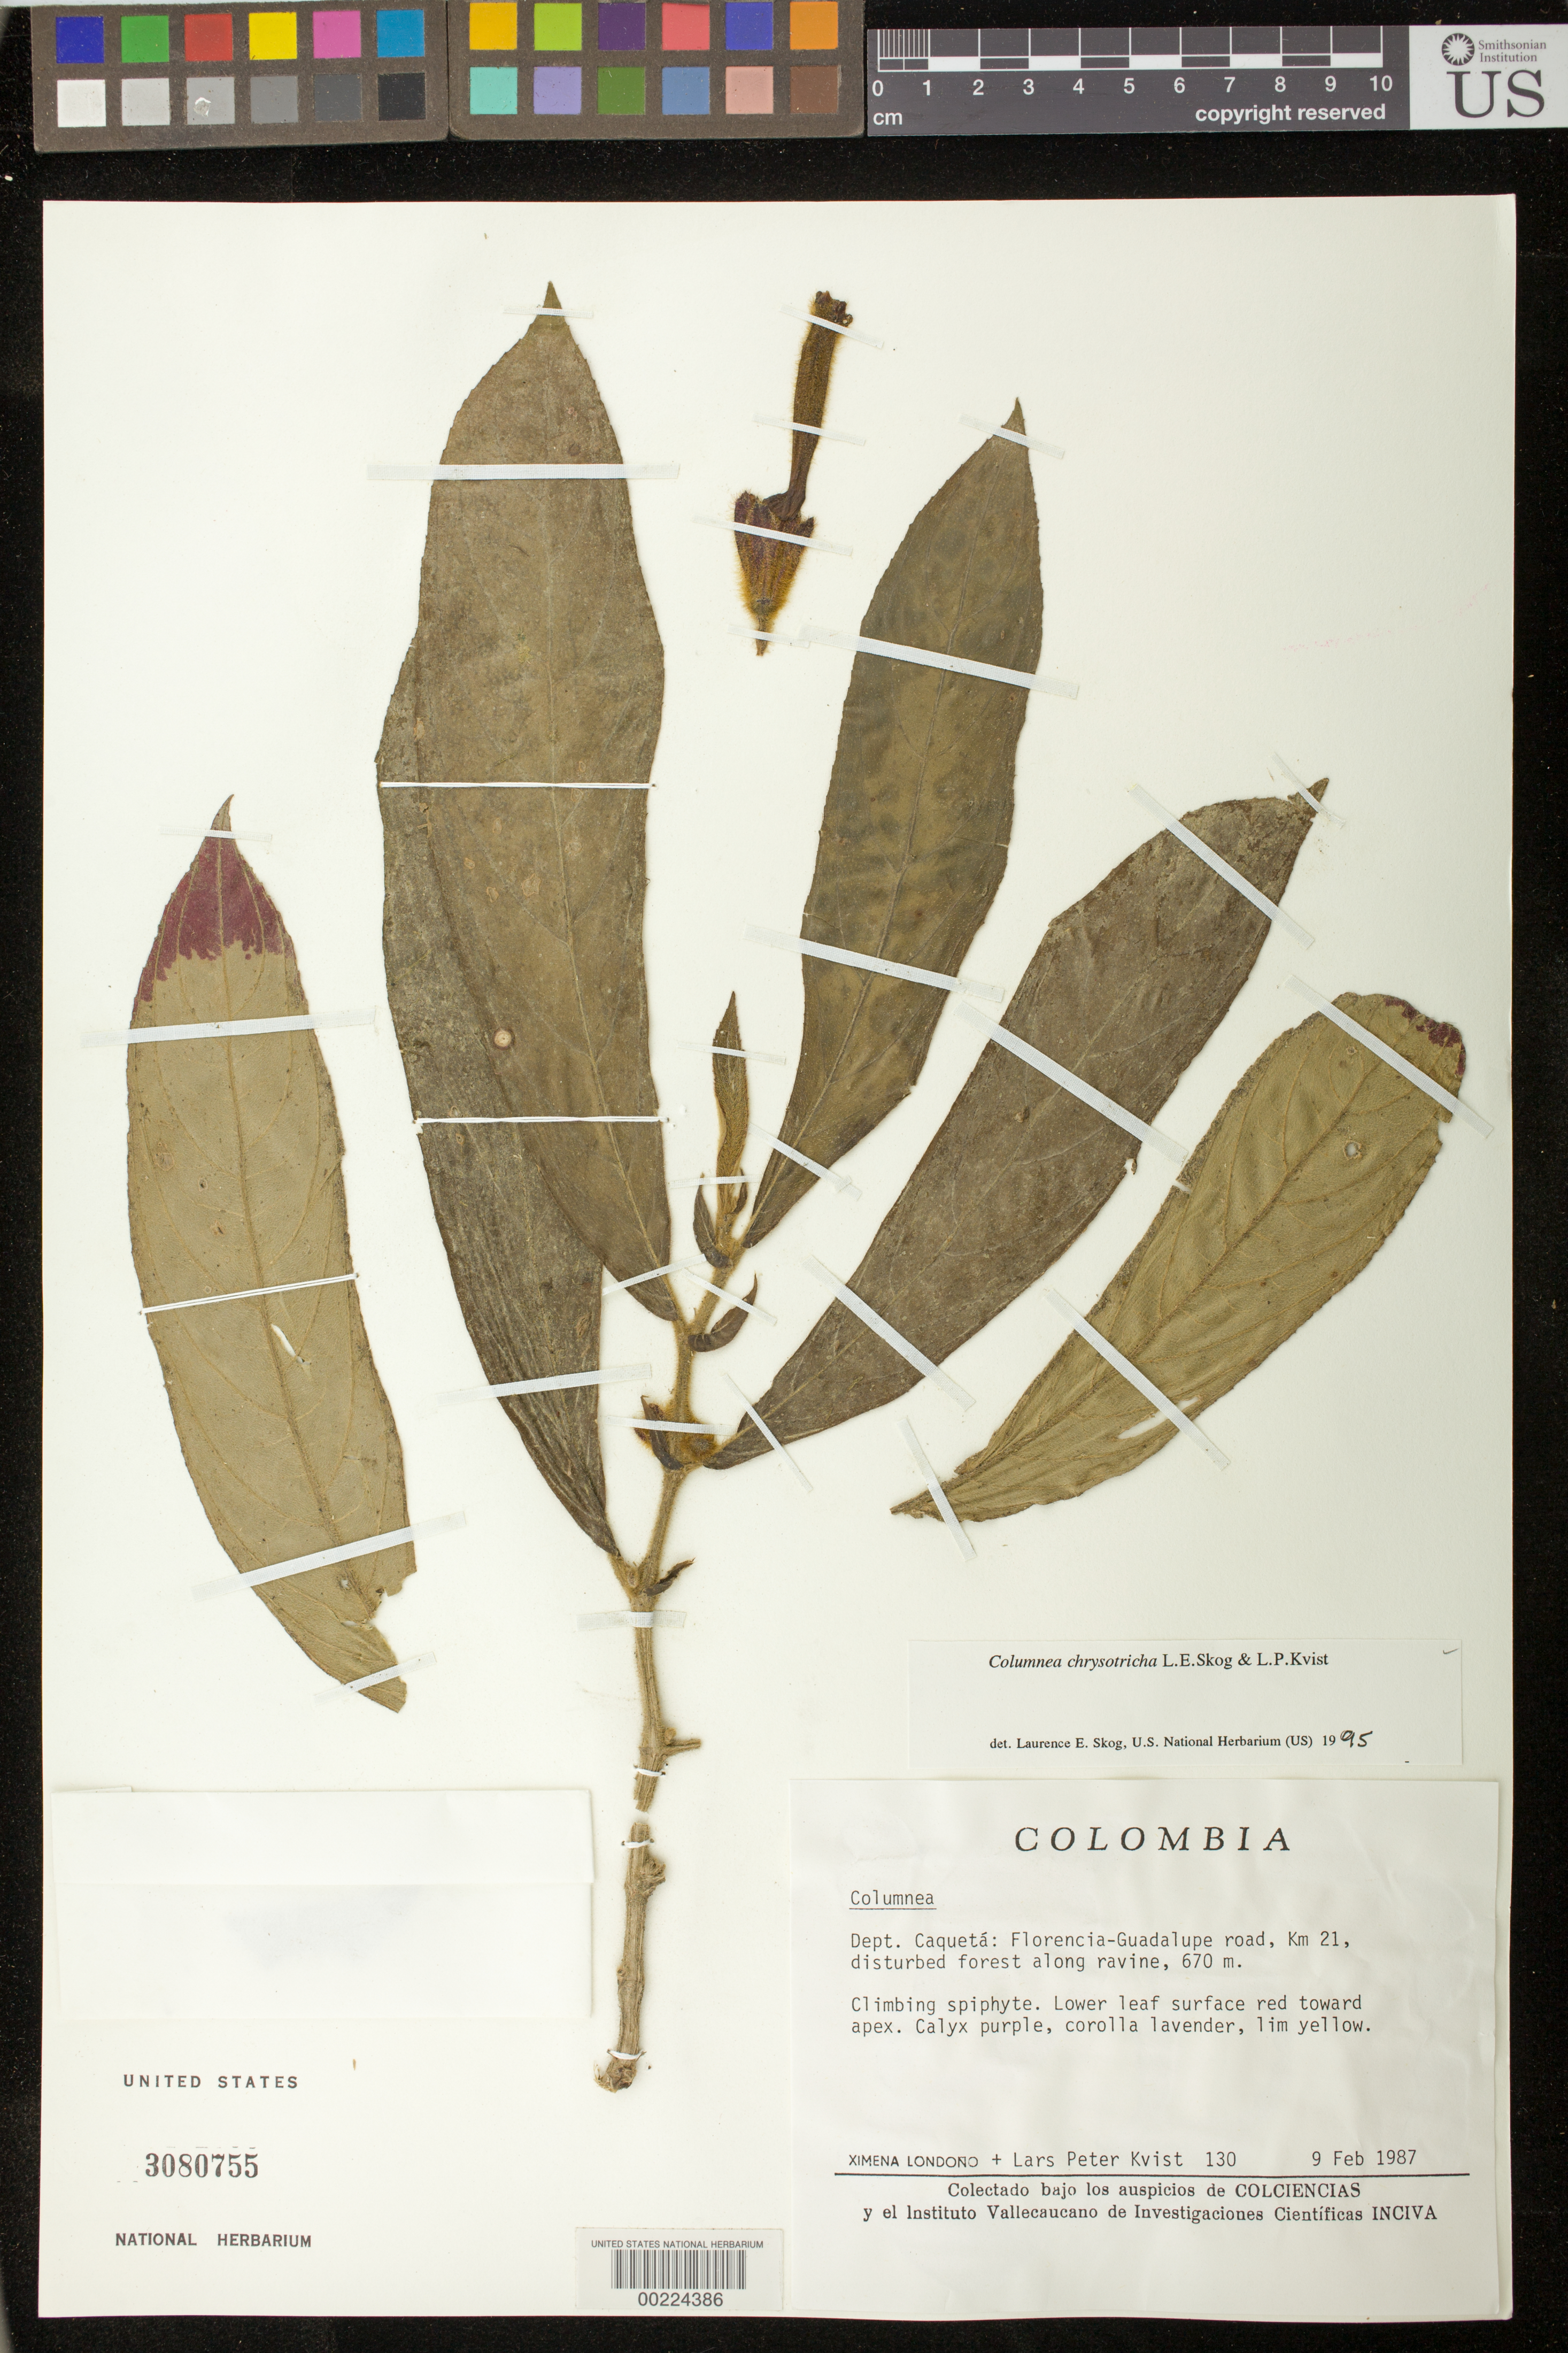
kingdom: Plantae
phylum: Tracheophyta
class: Magnoliopsida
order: Lamiales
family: Gesneriaceae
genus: Columnea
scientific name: Columnea chrysotricha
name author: L.E. Skog & L.P. Kvist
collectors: X. Londoño & L. P. Kvist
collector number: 130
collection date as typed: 09 Feb 1987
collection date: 1987-02-09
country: Colombia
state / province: Caquetá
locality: Guadalupe - Florencia road, km 21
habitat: Disturbed forest along ravine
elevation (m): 670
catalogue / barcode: US 3080755